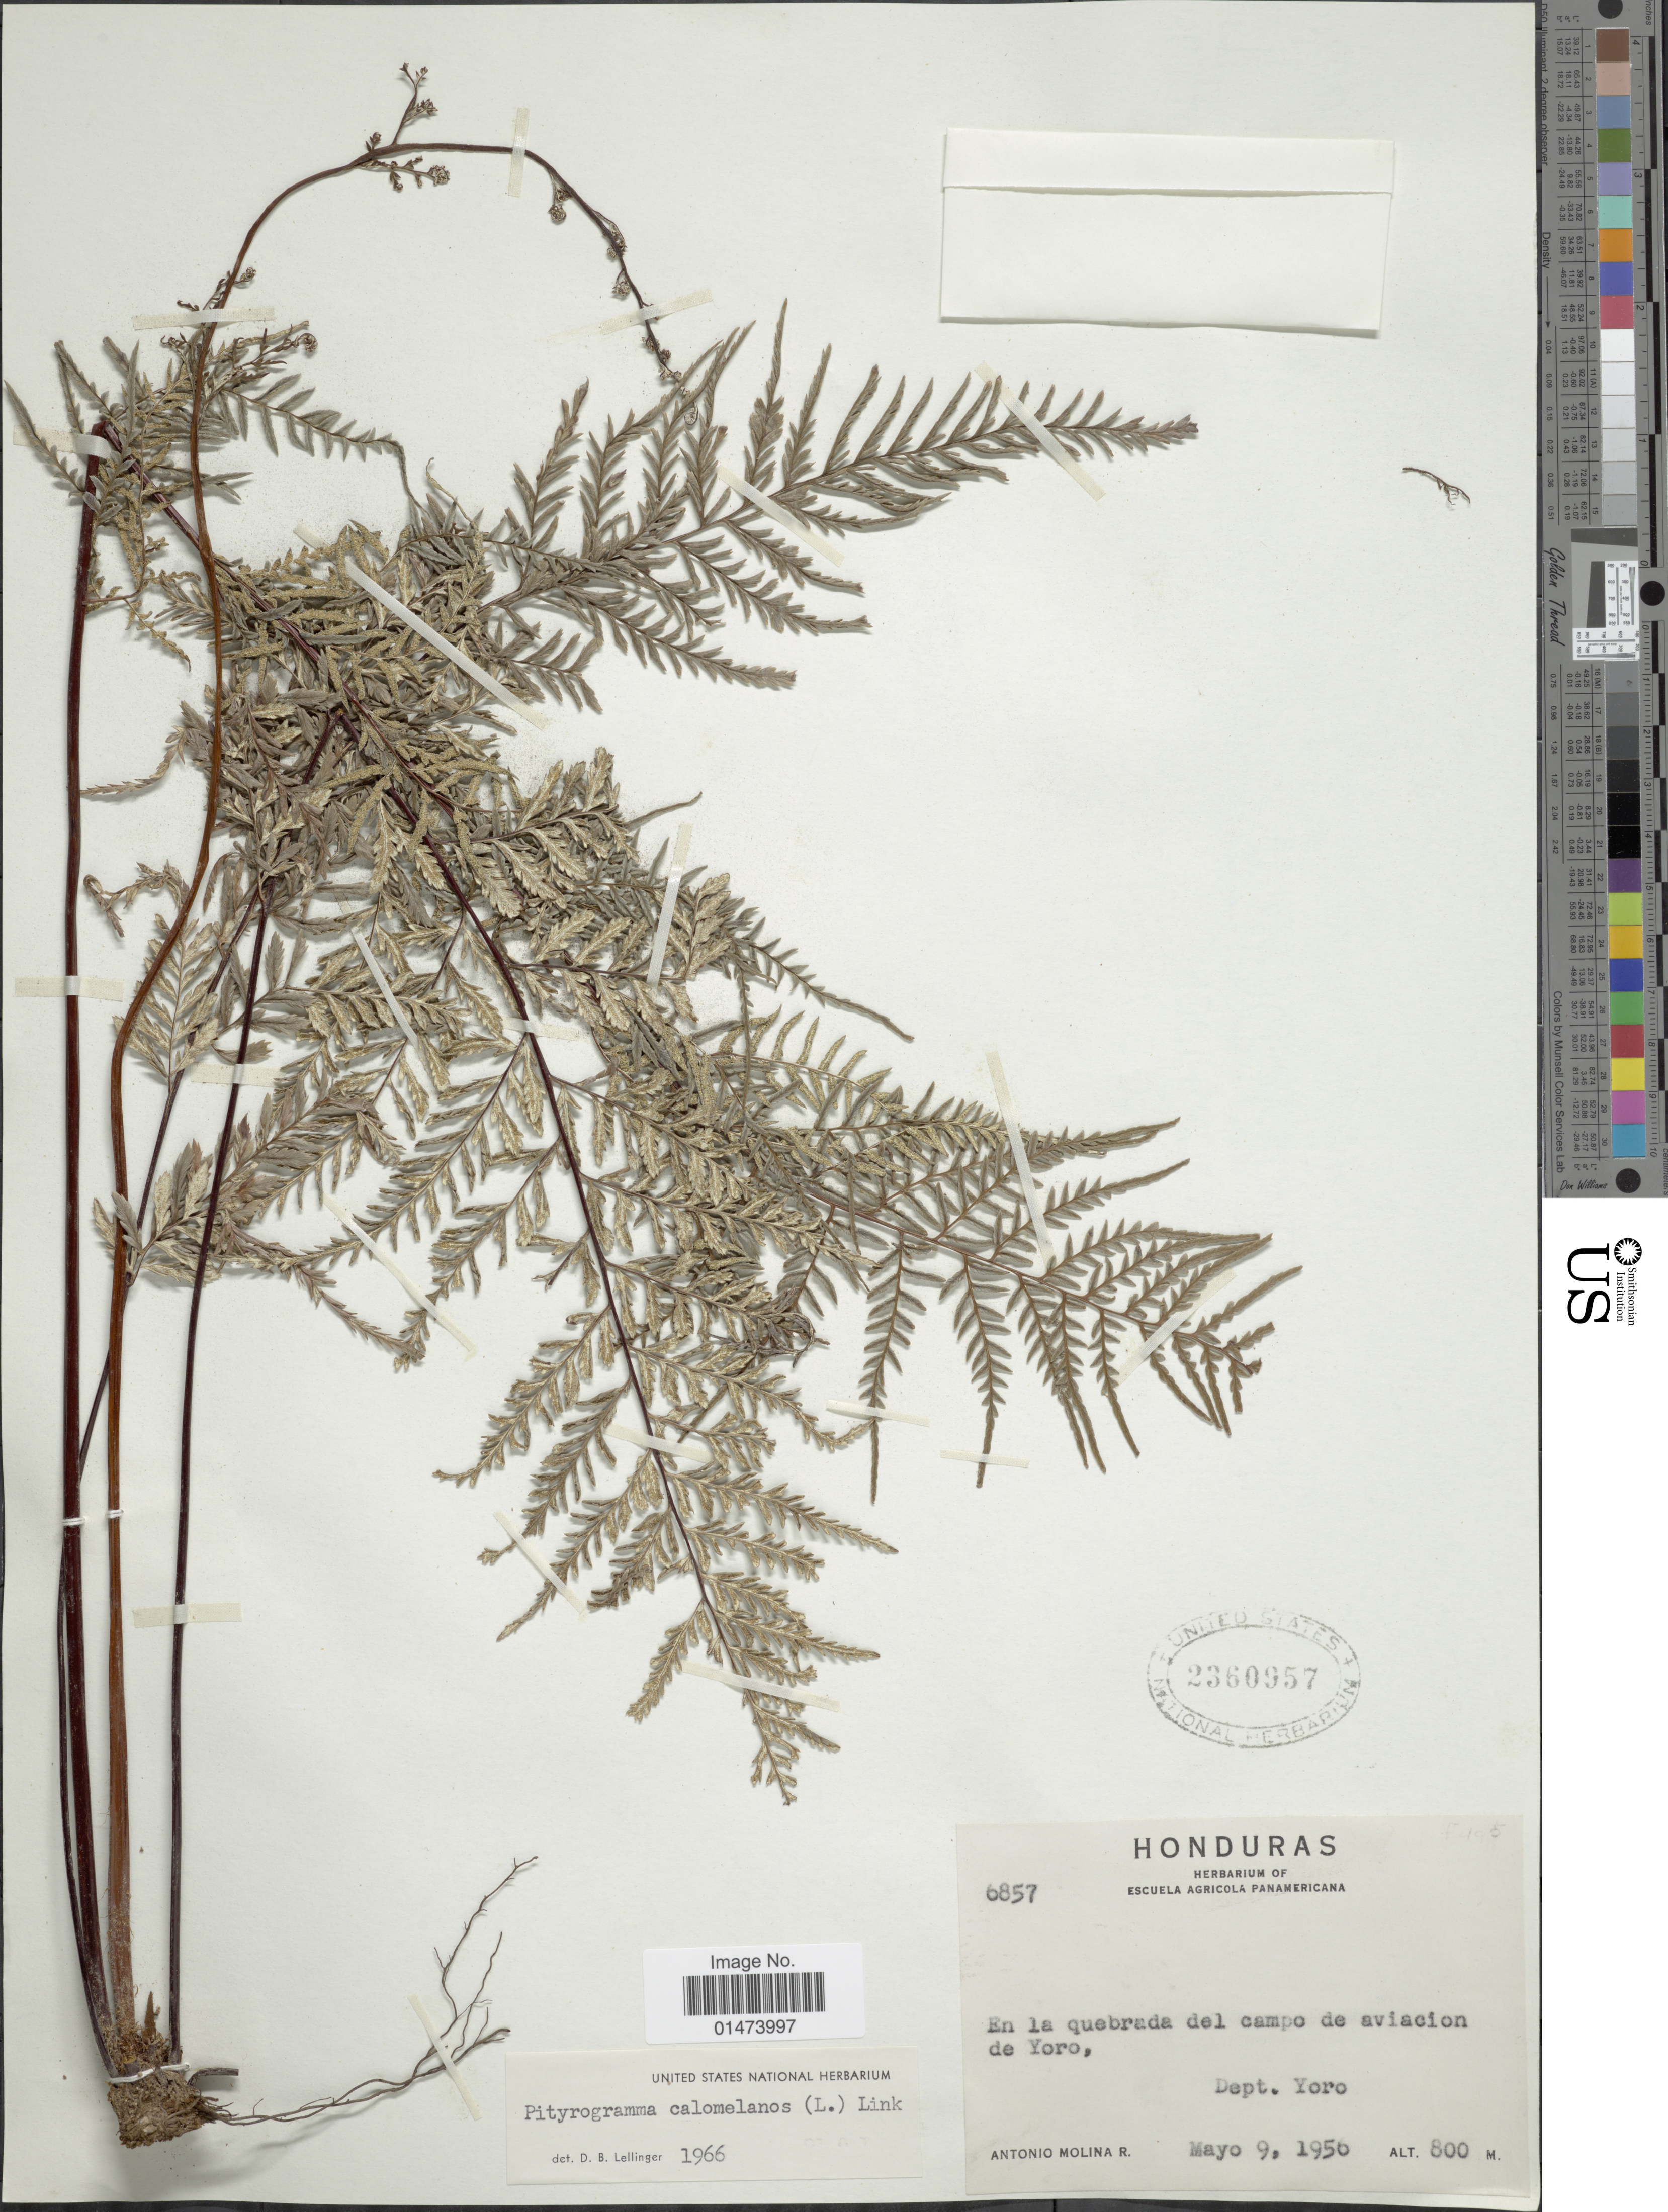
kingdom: Plantae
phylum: Tracheophyta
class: Polypodiopsida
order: Polypodiales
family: Pteridaceae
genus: Pityrogramma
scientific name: Pityrogramma calomelanos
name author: (L.) Link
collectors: A. Molina R.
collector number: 6857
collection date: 1956-05-09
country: Honduras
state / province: Yoro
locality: En la quebrada del campo de aviacion de Yoro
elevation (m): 800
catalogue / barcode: US 2360957